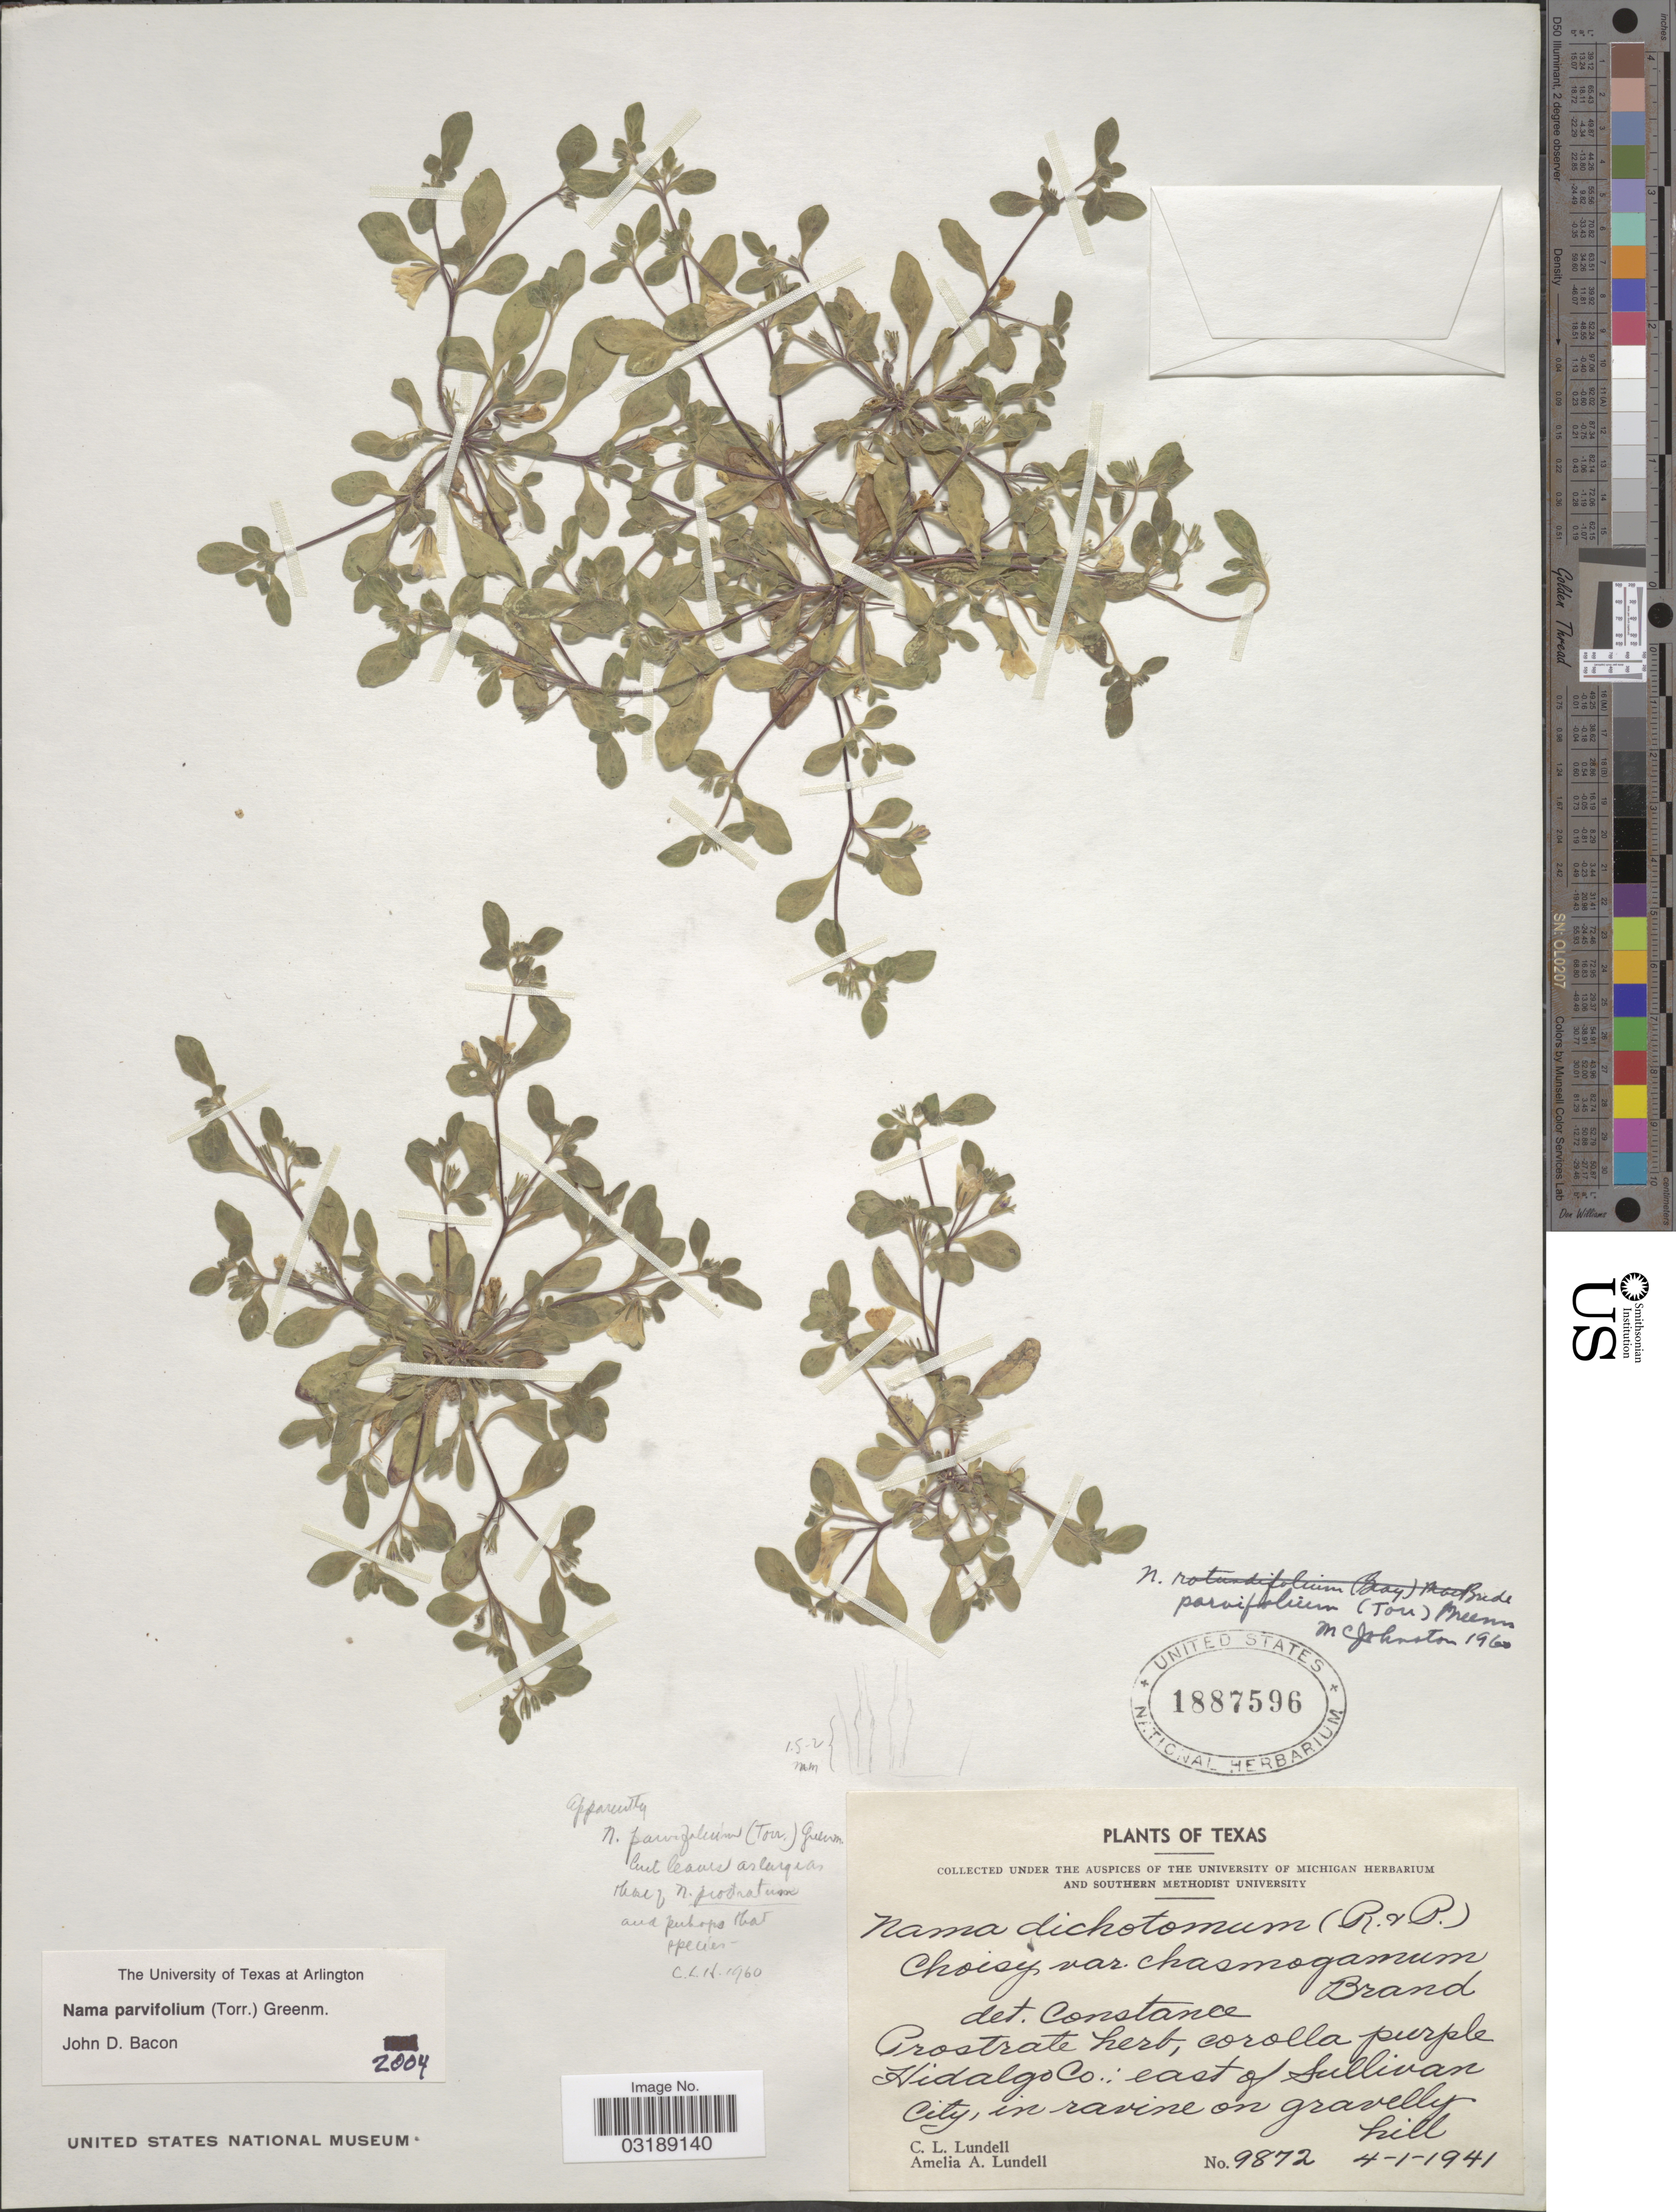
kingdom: Plantae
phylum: Tracheophyta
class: Magnoliopsida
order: Boraginales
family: Namaceae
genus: Nama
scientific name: Nama parviflora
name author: (Greenm.) Constance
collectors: C. L. Lundell & A. A. Lundell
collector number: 9872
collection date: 1941-04-01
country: United States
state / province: Texas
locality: Hidalgo Co.: east of Sullivan City, in ravine on gravelly hill.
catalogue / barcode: US 1887596